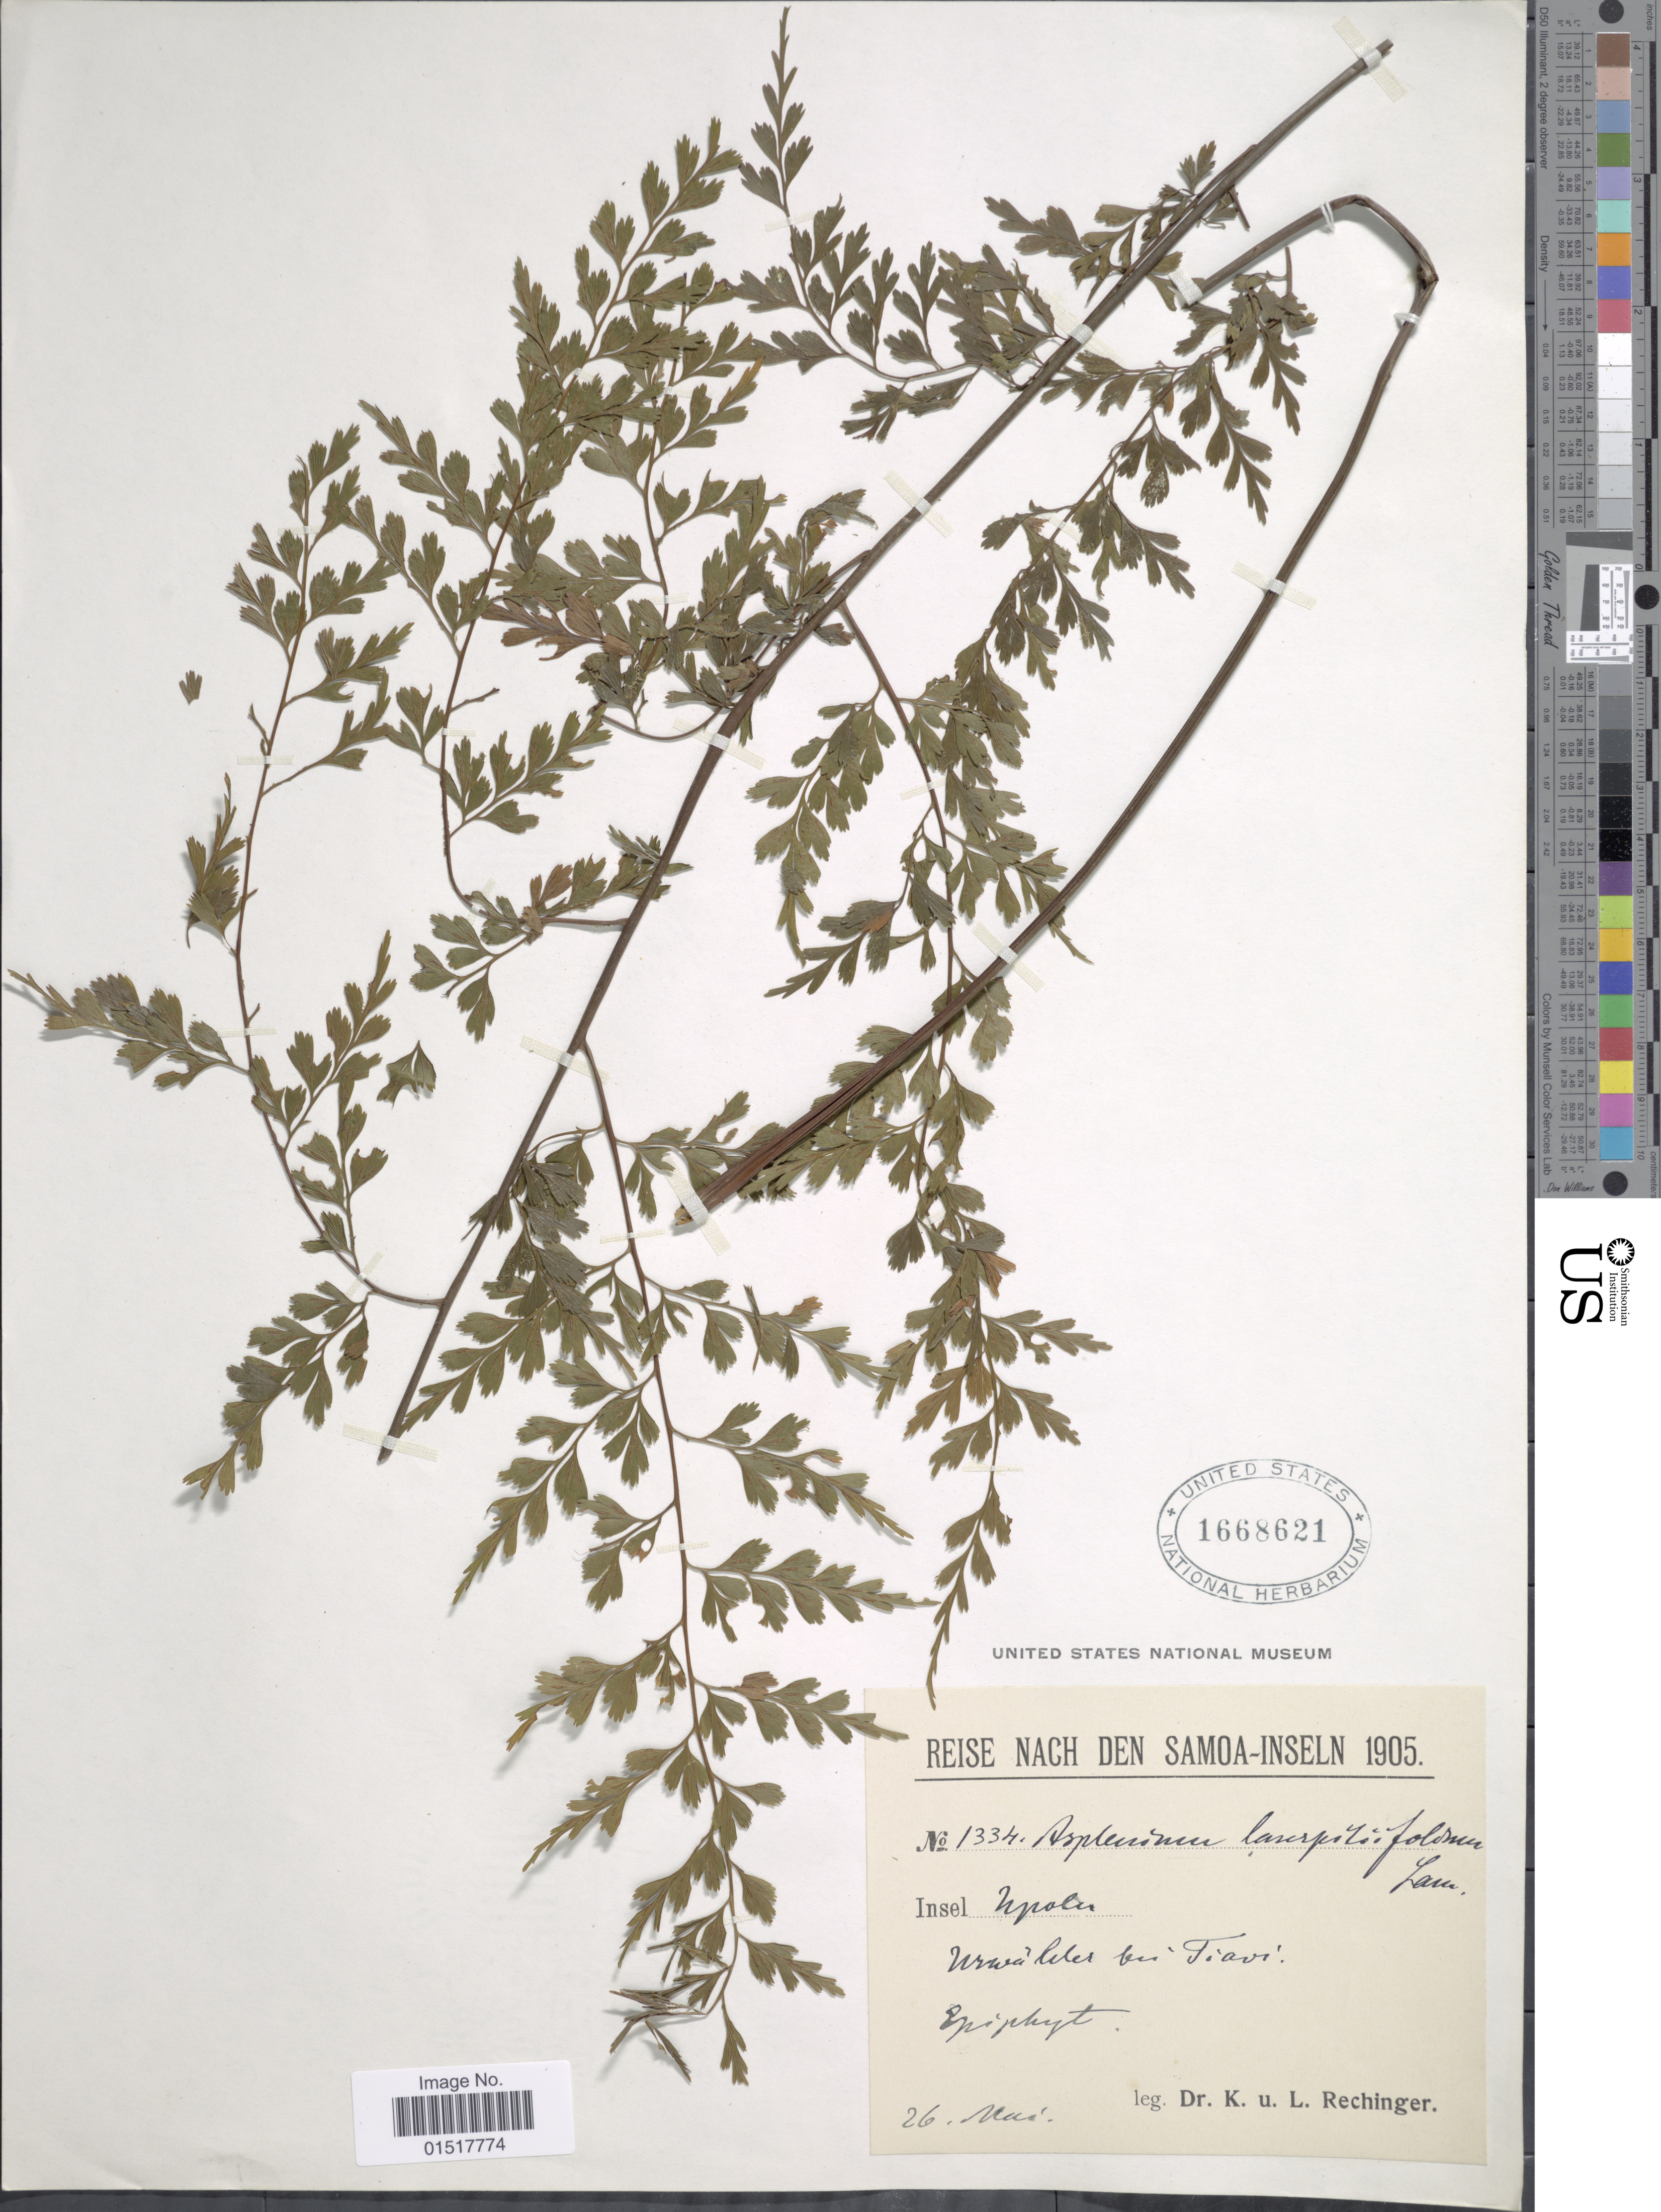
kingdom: Plantae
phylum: Tracheophyta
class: Polypodiopsida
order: Polypodiales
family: Aspleniaceae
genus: Asplenium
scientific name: Asplenium laserpitiifolium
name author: Lam.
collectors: K. Rechinger & L. Rechinger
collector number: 1334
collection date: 1905-05-26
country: Samoa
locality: Insel Upolu. Urwälder bei Tiavi. [interpreted]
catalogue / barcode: US 1668621